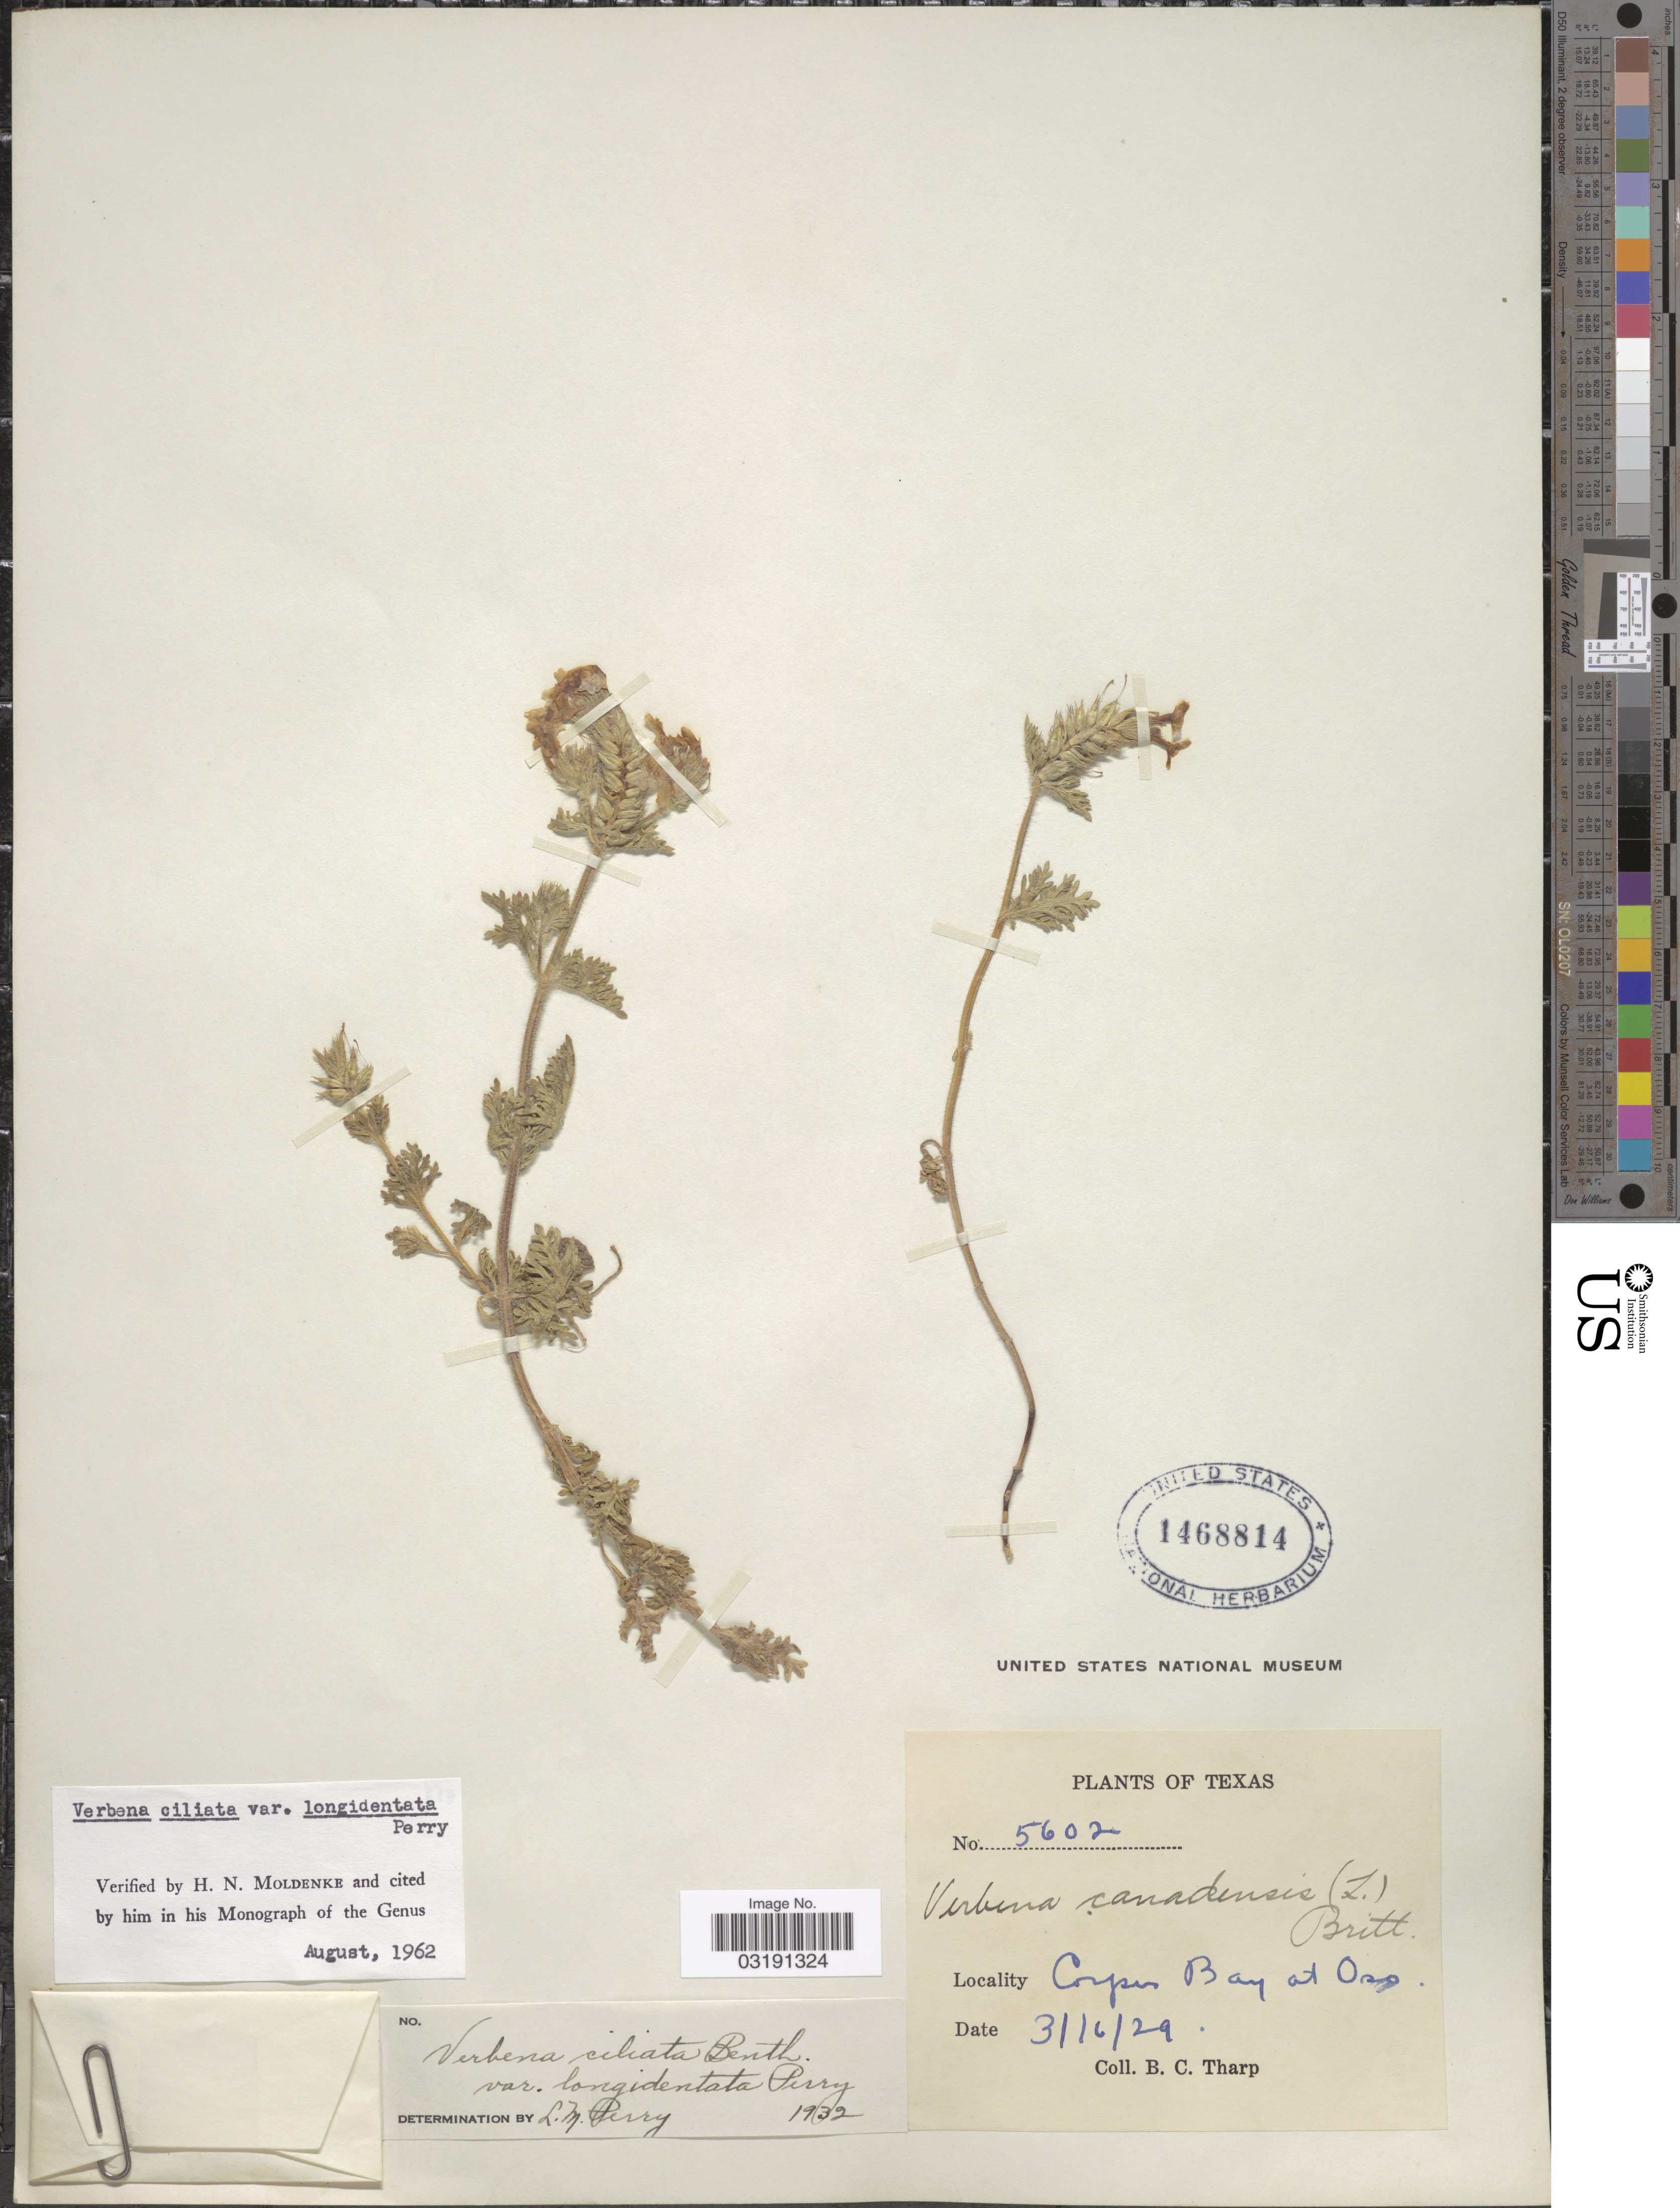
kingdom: Plantae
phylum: Tracheophyta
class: Magnoliopsida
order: Lamiales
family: Verbenaceae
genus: Verbena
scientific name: Verbena ciliata var. longidentata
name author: L.M. Perry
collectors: B. C. Tharp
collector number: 5602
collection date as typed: Transcribed d/m/y: 16/3/29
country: United States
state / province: Texas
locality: Corpus Bay at Oso.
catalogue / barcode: US 1468814